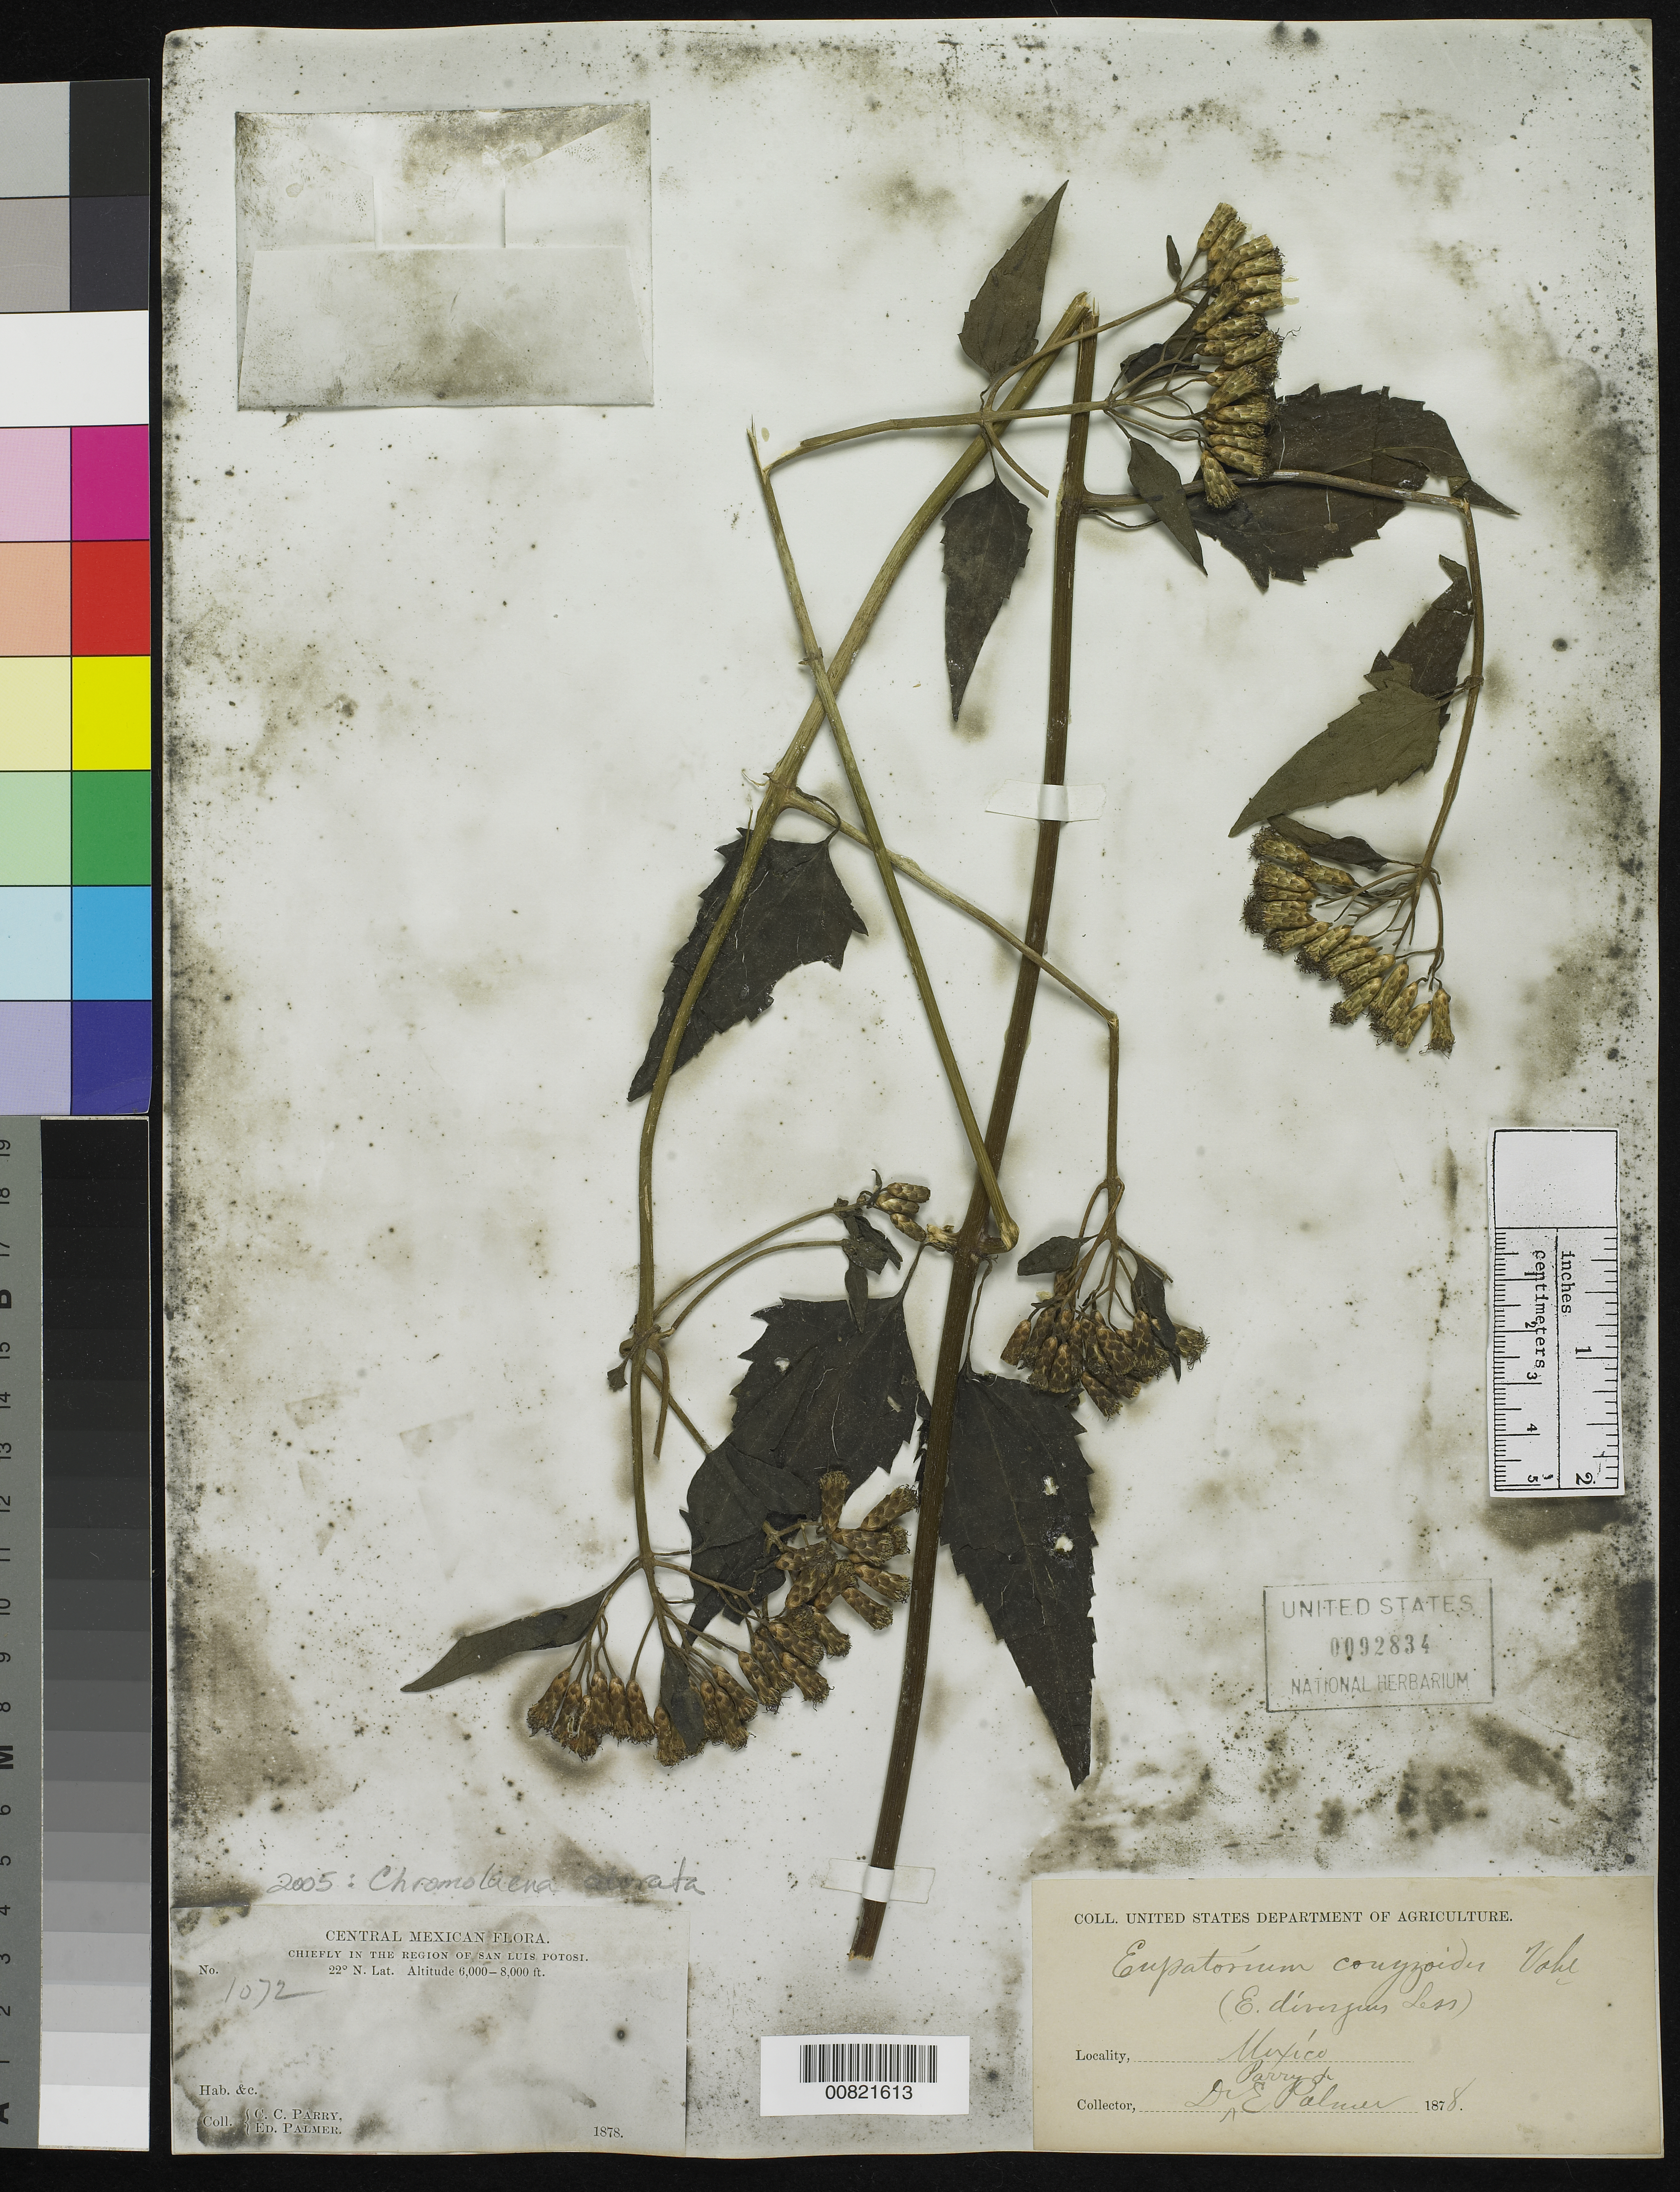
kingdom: Plantae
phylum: Tracheophyta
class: Magnoliopsida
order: Asterales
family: Asteraceae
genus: Chromolaena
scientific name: Chromolaena odorata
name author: (L.) R.M. King & H. Rob.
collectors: C. C. Parry & E. Palmer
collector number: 1072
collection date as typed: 1878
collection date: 1878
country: Mexico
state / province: San Luis Potosí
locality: Chiefly in the region of San Luis Potosí.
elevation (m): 1829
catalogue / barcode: US 92834